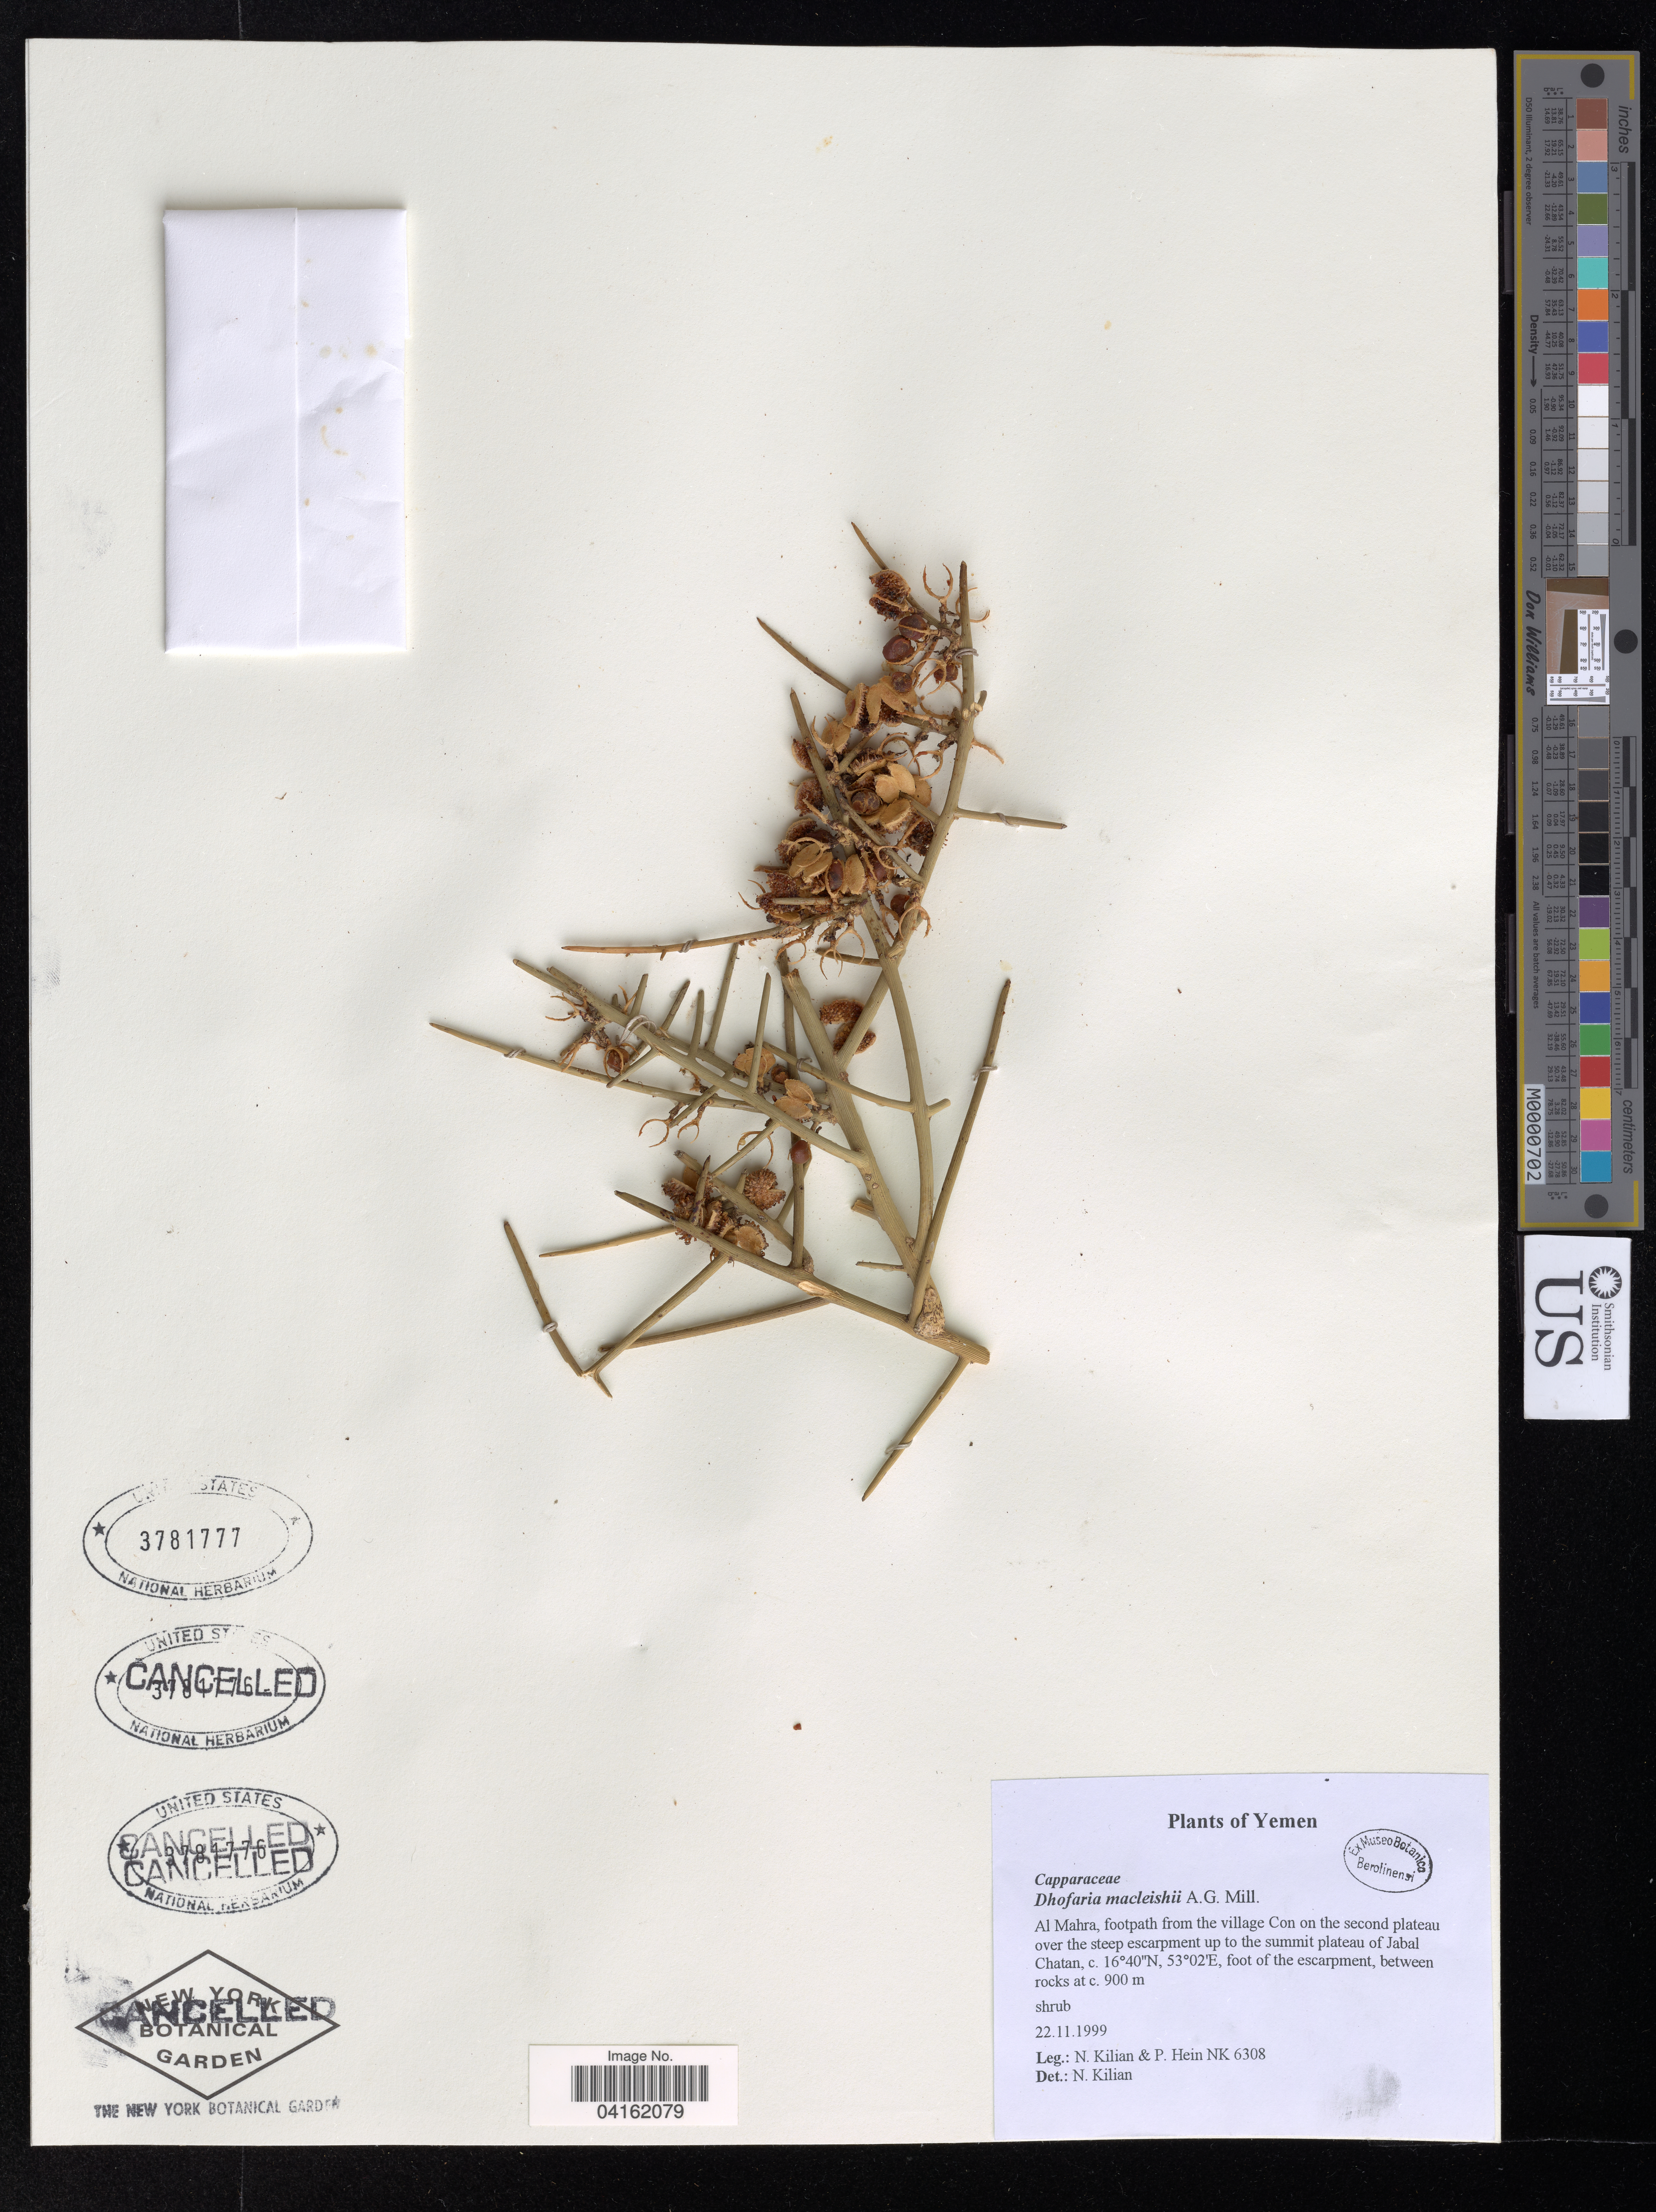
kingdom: Plantae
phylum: Tracheophyta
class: Magnoliopsida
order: Brassicales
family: Capparaceae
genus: Dhofaria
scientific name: Dhofaria macleishii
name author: A.G. Mill.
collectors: N. Kilian & P. Hein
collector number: NK 6308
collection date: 1999-11-22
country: Yemen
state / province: Al Mahrah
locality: Al Mahra, footpath from the village Con on the second plateau over the steep escarpment up to the summit plateau of Jabal Chatan.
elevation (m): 900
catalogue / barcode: US 3781777